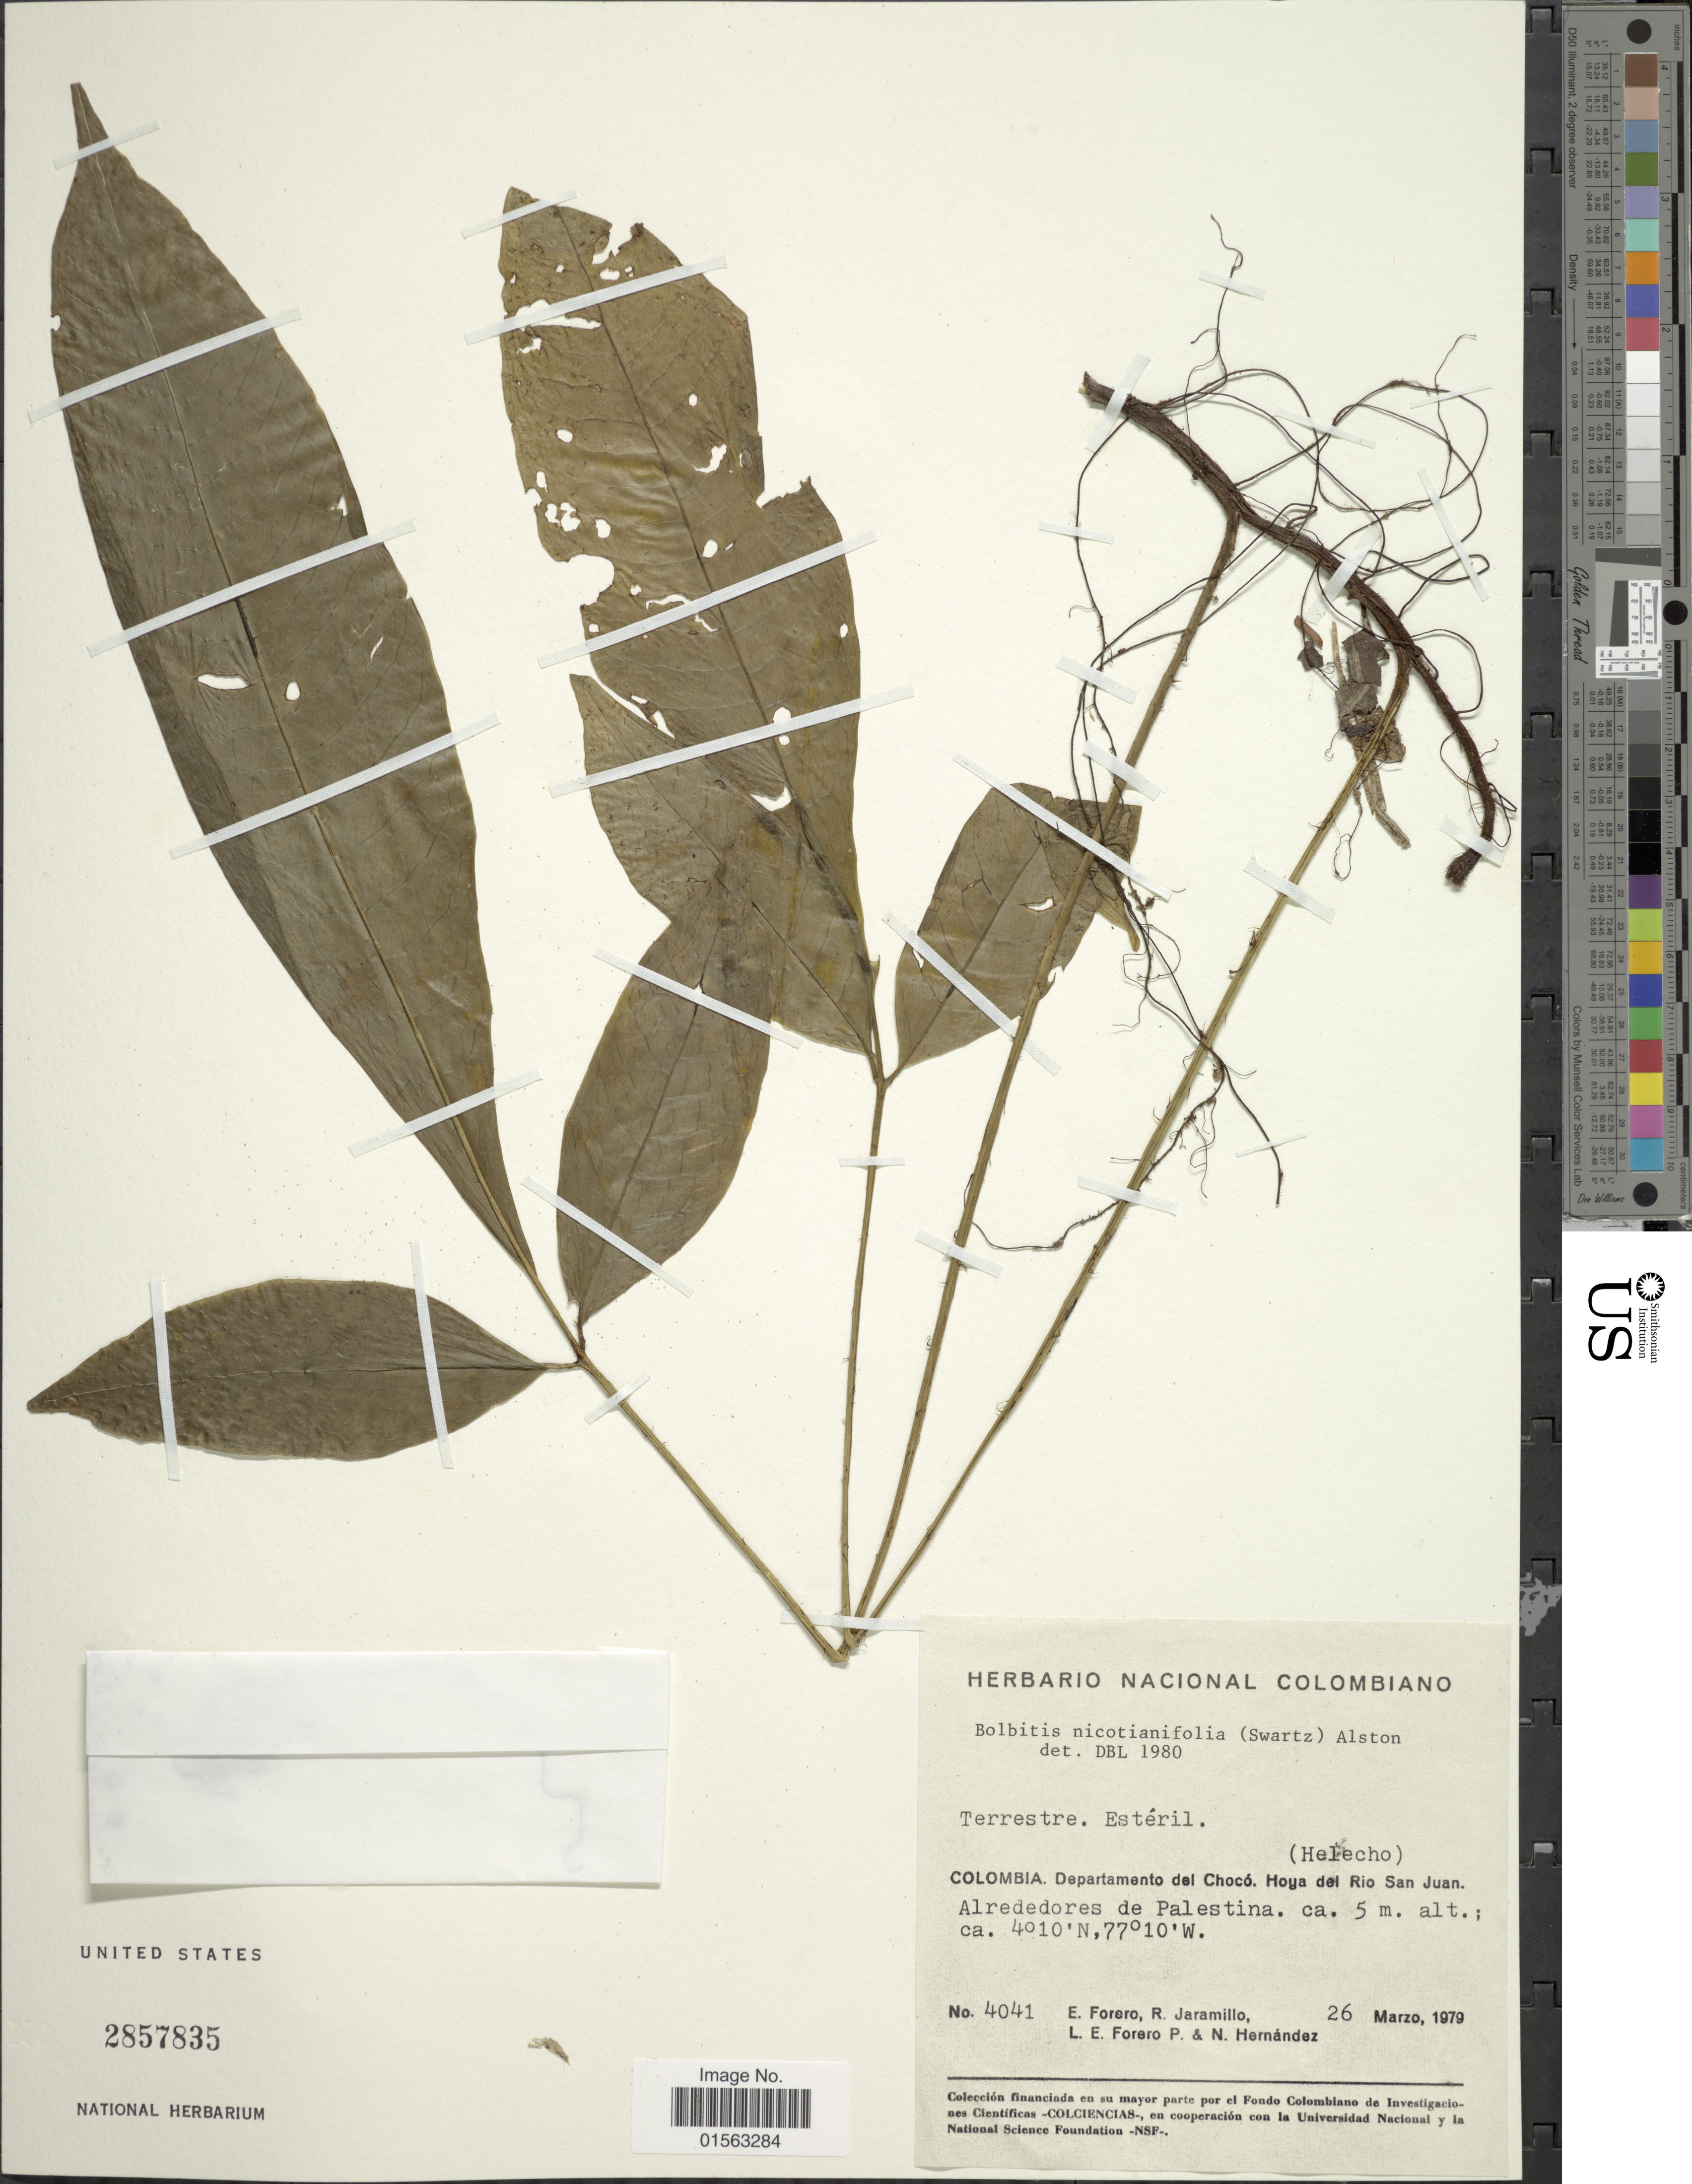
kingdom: Plantae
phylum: Tracheophyta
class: Polypodiopsida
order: Polypodiales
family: Dryopteridaceae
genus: Mickelia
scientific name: Mickelia nicotianifolia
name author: (Sw.) R.C. Moran et al.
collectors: E. Forero, R. Jaramillo M. & L. E. Forero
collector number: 4041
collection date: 1979-03-26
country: Colombia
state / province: Chocó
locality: Terrestre, Estéril, Colombia, Departamento del Chocó, Hoya del Rio San Juan, Alrededores de Palestina, ca. 5 m.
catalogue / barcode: US 2857835